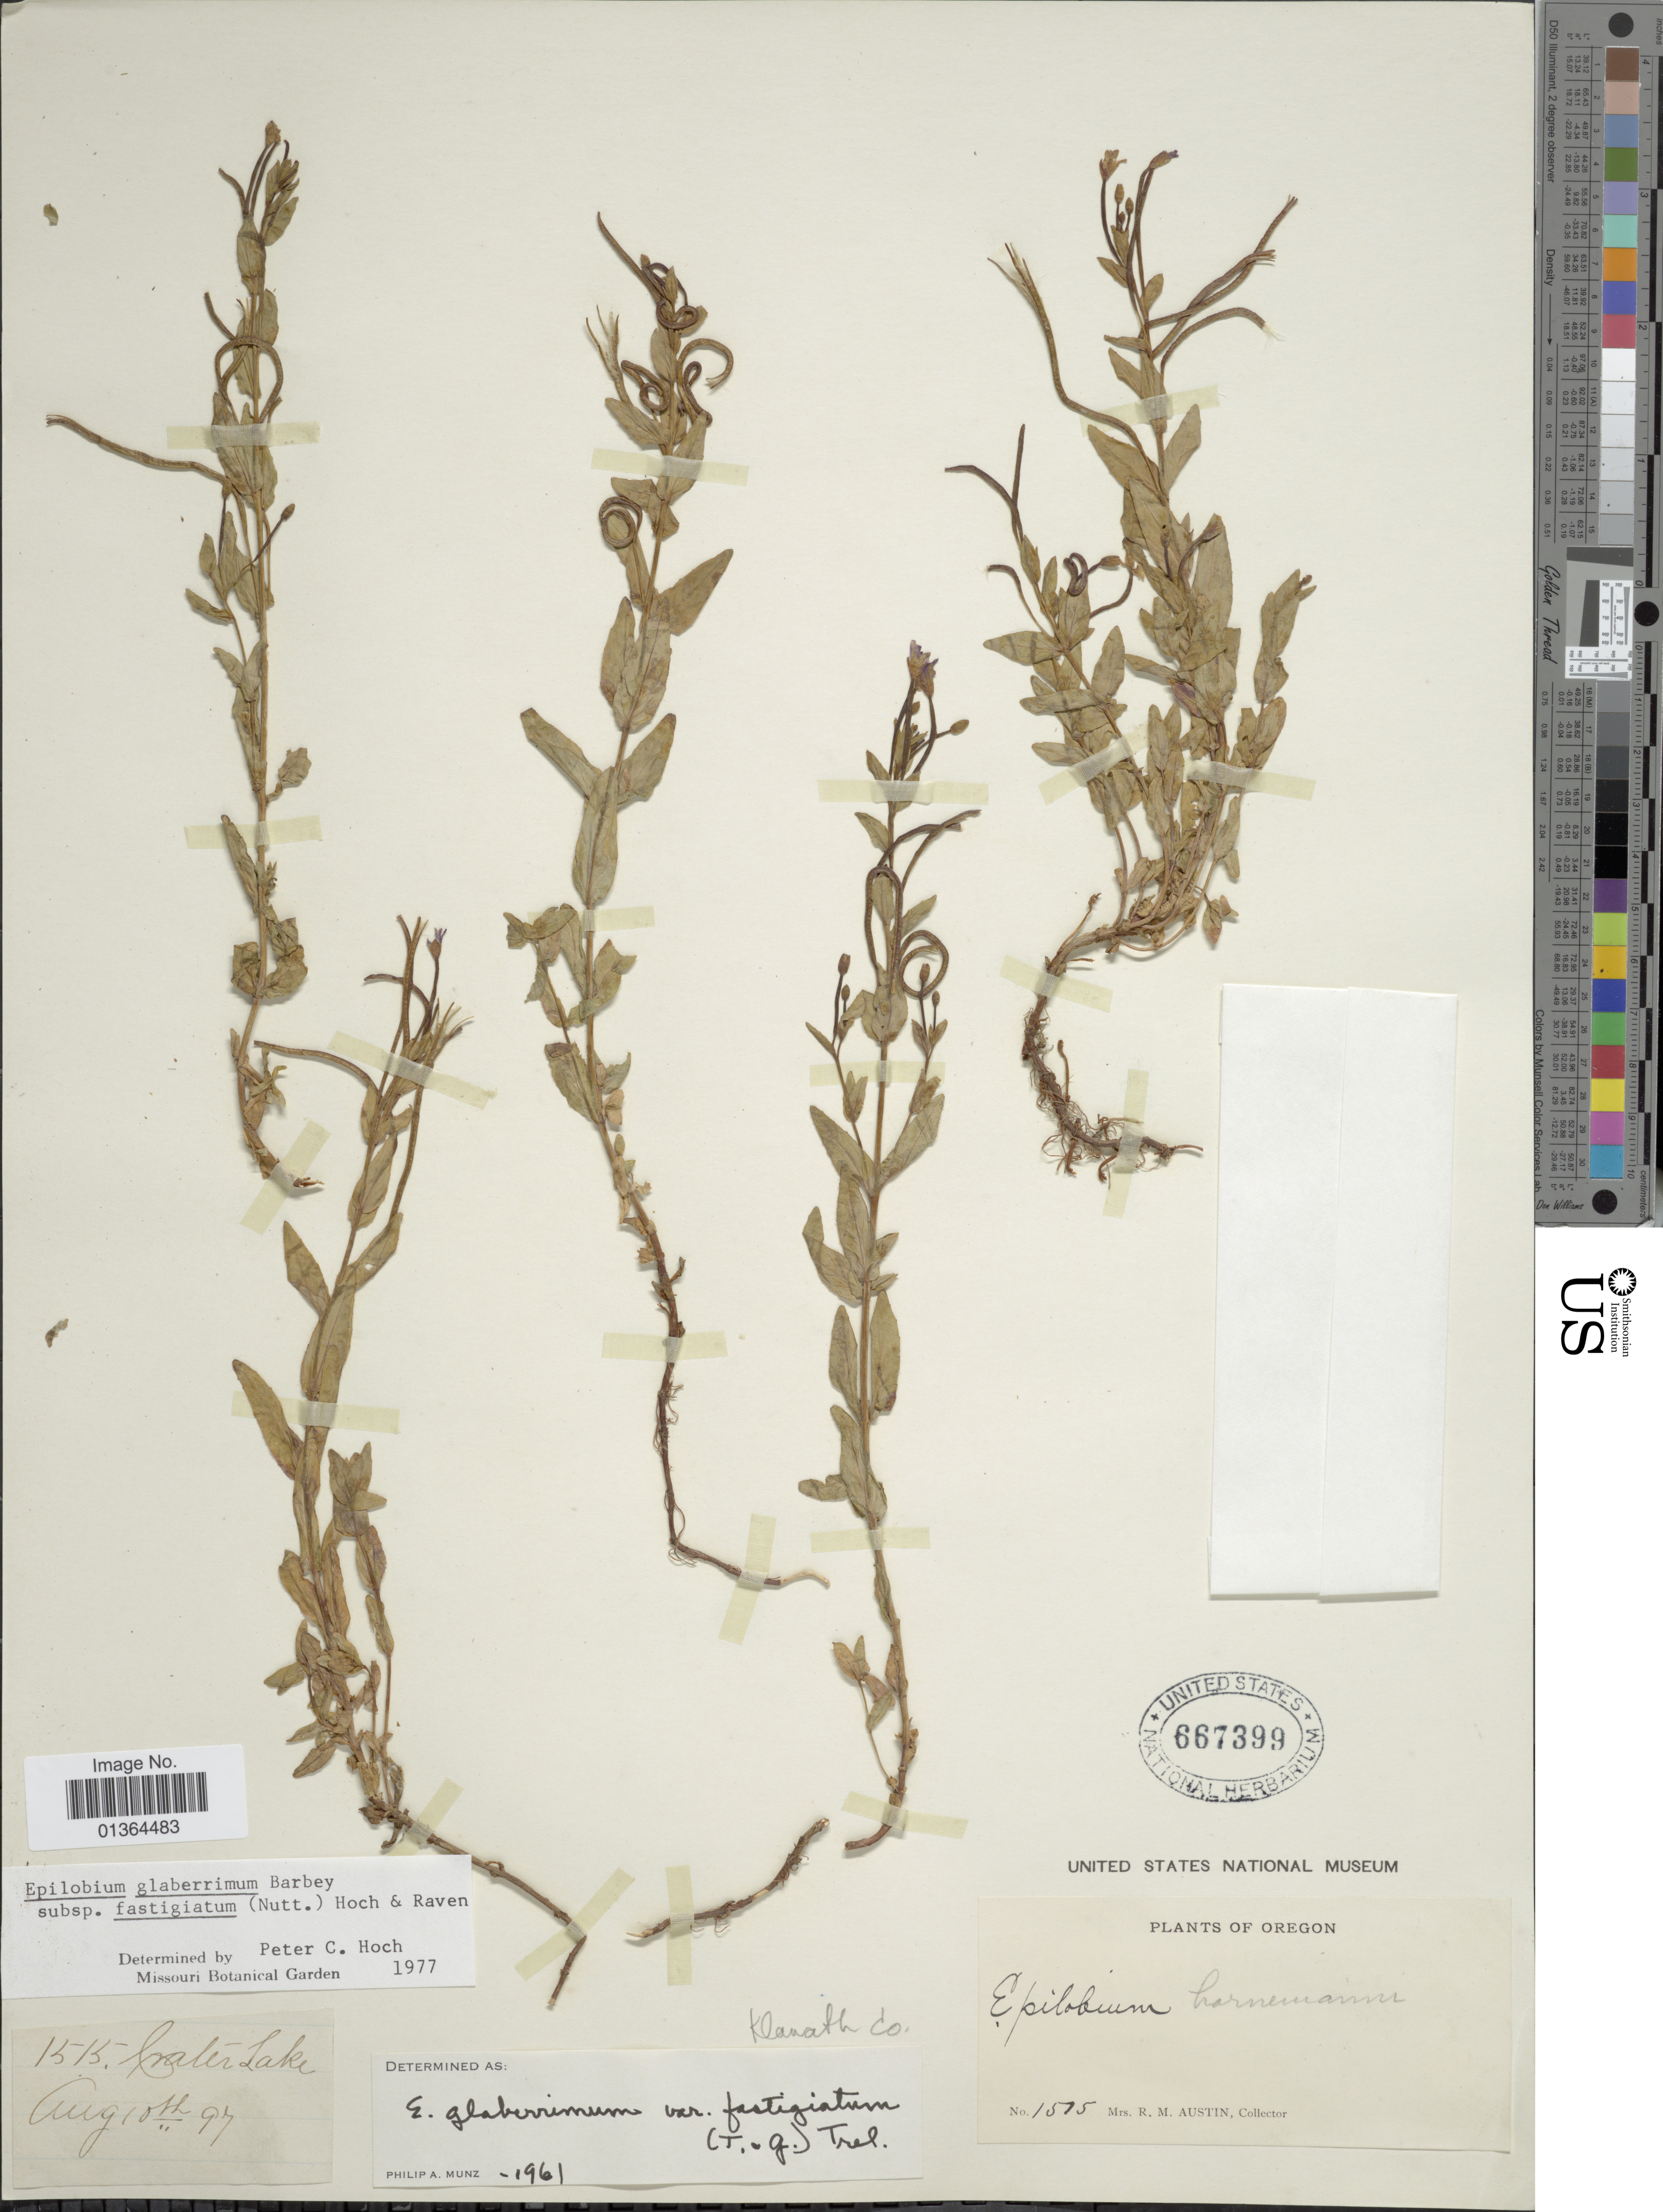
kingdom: Plantae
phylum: Tracheophyta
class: Magnoliopsida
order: Myrtales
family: Onagraceae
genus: Epilobium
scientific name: Epilobium glaberrimum subsp. fastigiatum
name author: (Nutt.) Hoch & P.H. Raven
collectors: R. Austin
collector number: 1515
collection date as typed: Transcribed d/m/y: 10/8/97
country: United States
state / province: Oregon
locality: Crater Lake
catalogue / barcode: US 667399